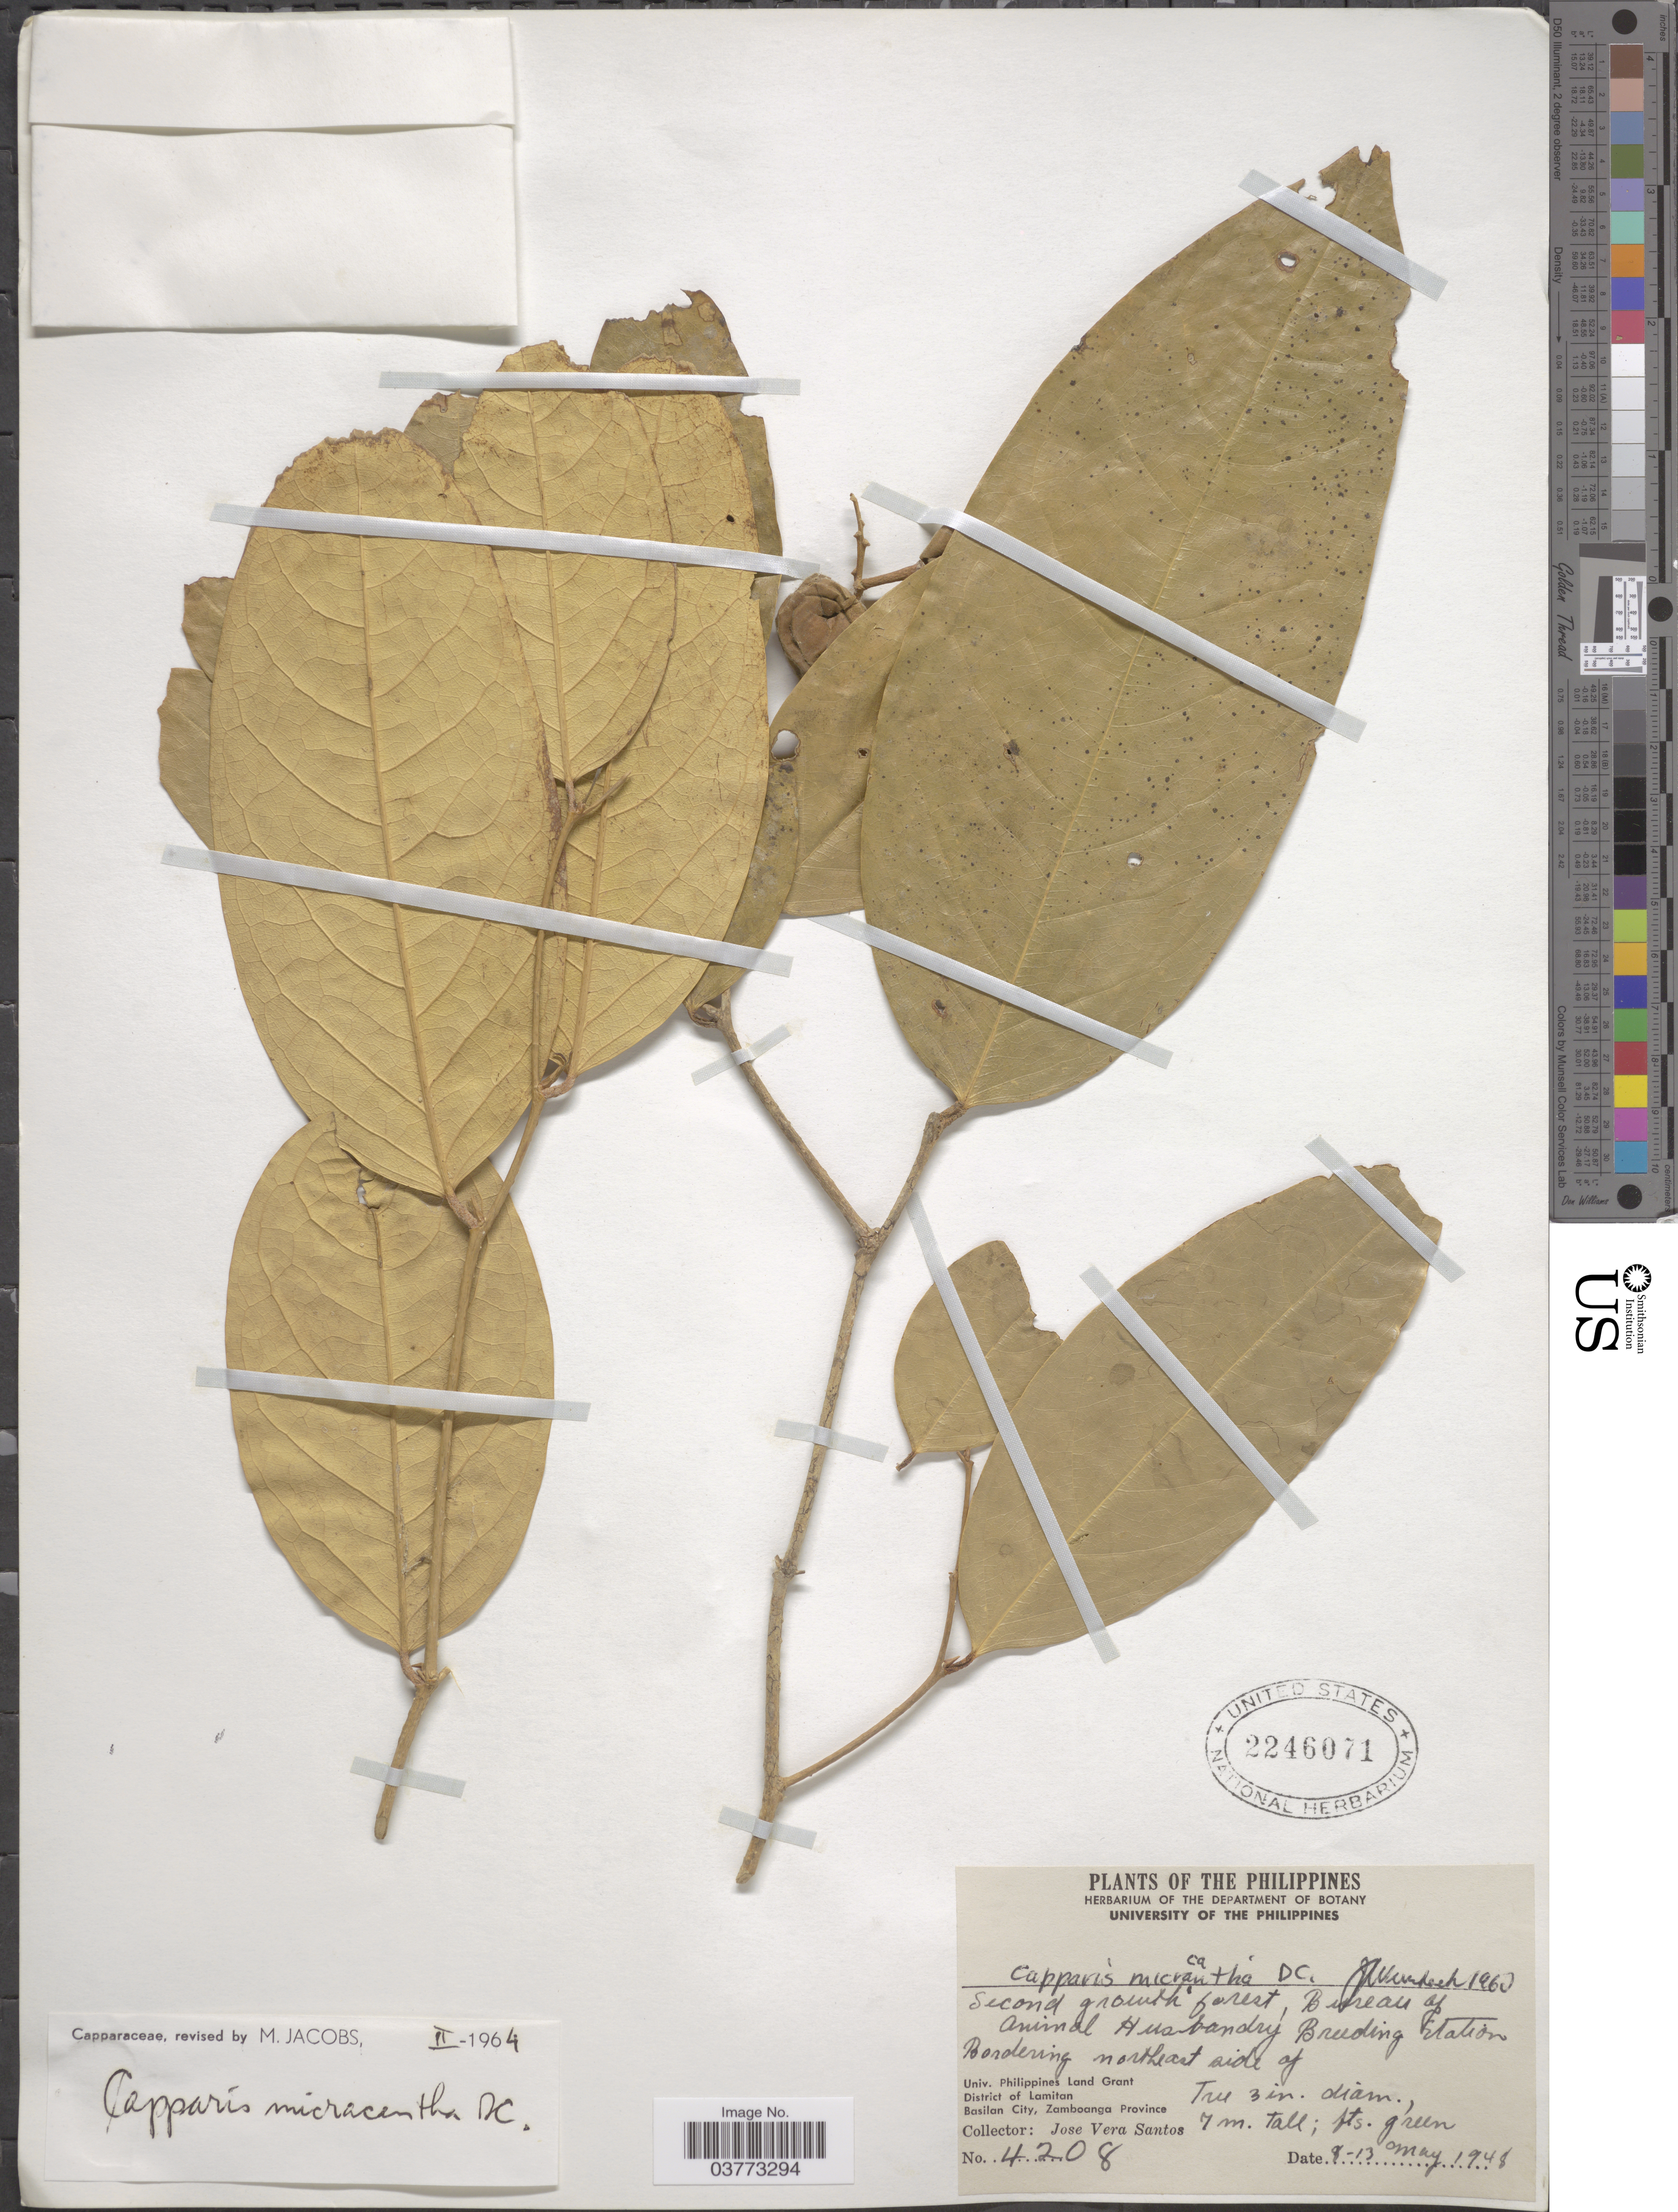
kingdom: Plantae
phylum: Tracheophyta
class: Magnoliopsida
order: Brassicales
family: Capparaceae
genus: Capparis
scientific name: Capparis micrantha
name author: A. Rich.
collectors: J. Santos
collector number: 4208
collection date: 1948-05-08/1948-05-13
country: Philippines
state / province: Muslim Mindanao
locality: Bureau of Animal Husbandry Breeding Station. Bordering northeast side of Univ. Philippines Land Grant. District of Lamitan.Basilan City, Zamboanga Province.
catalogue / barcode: US 2246071